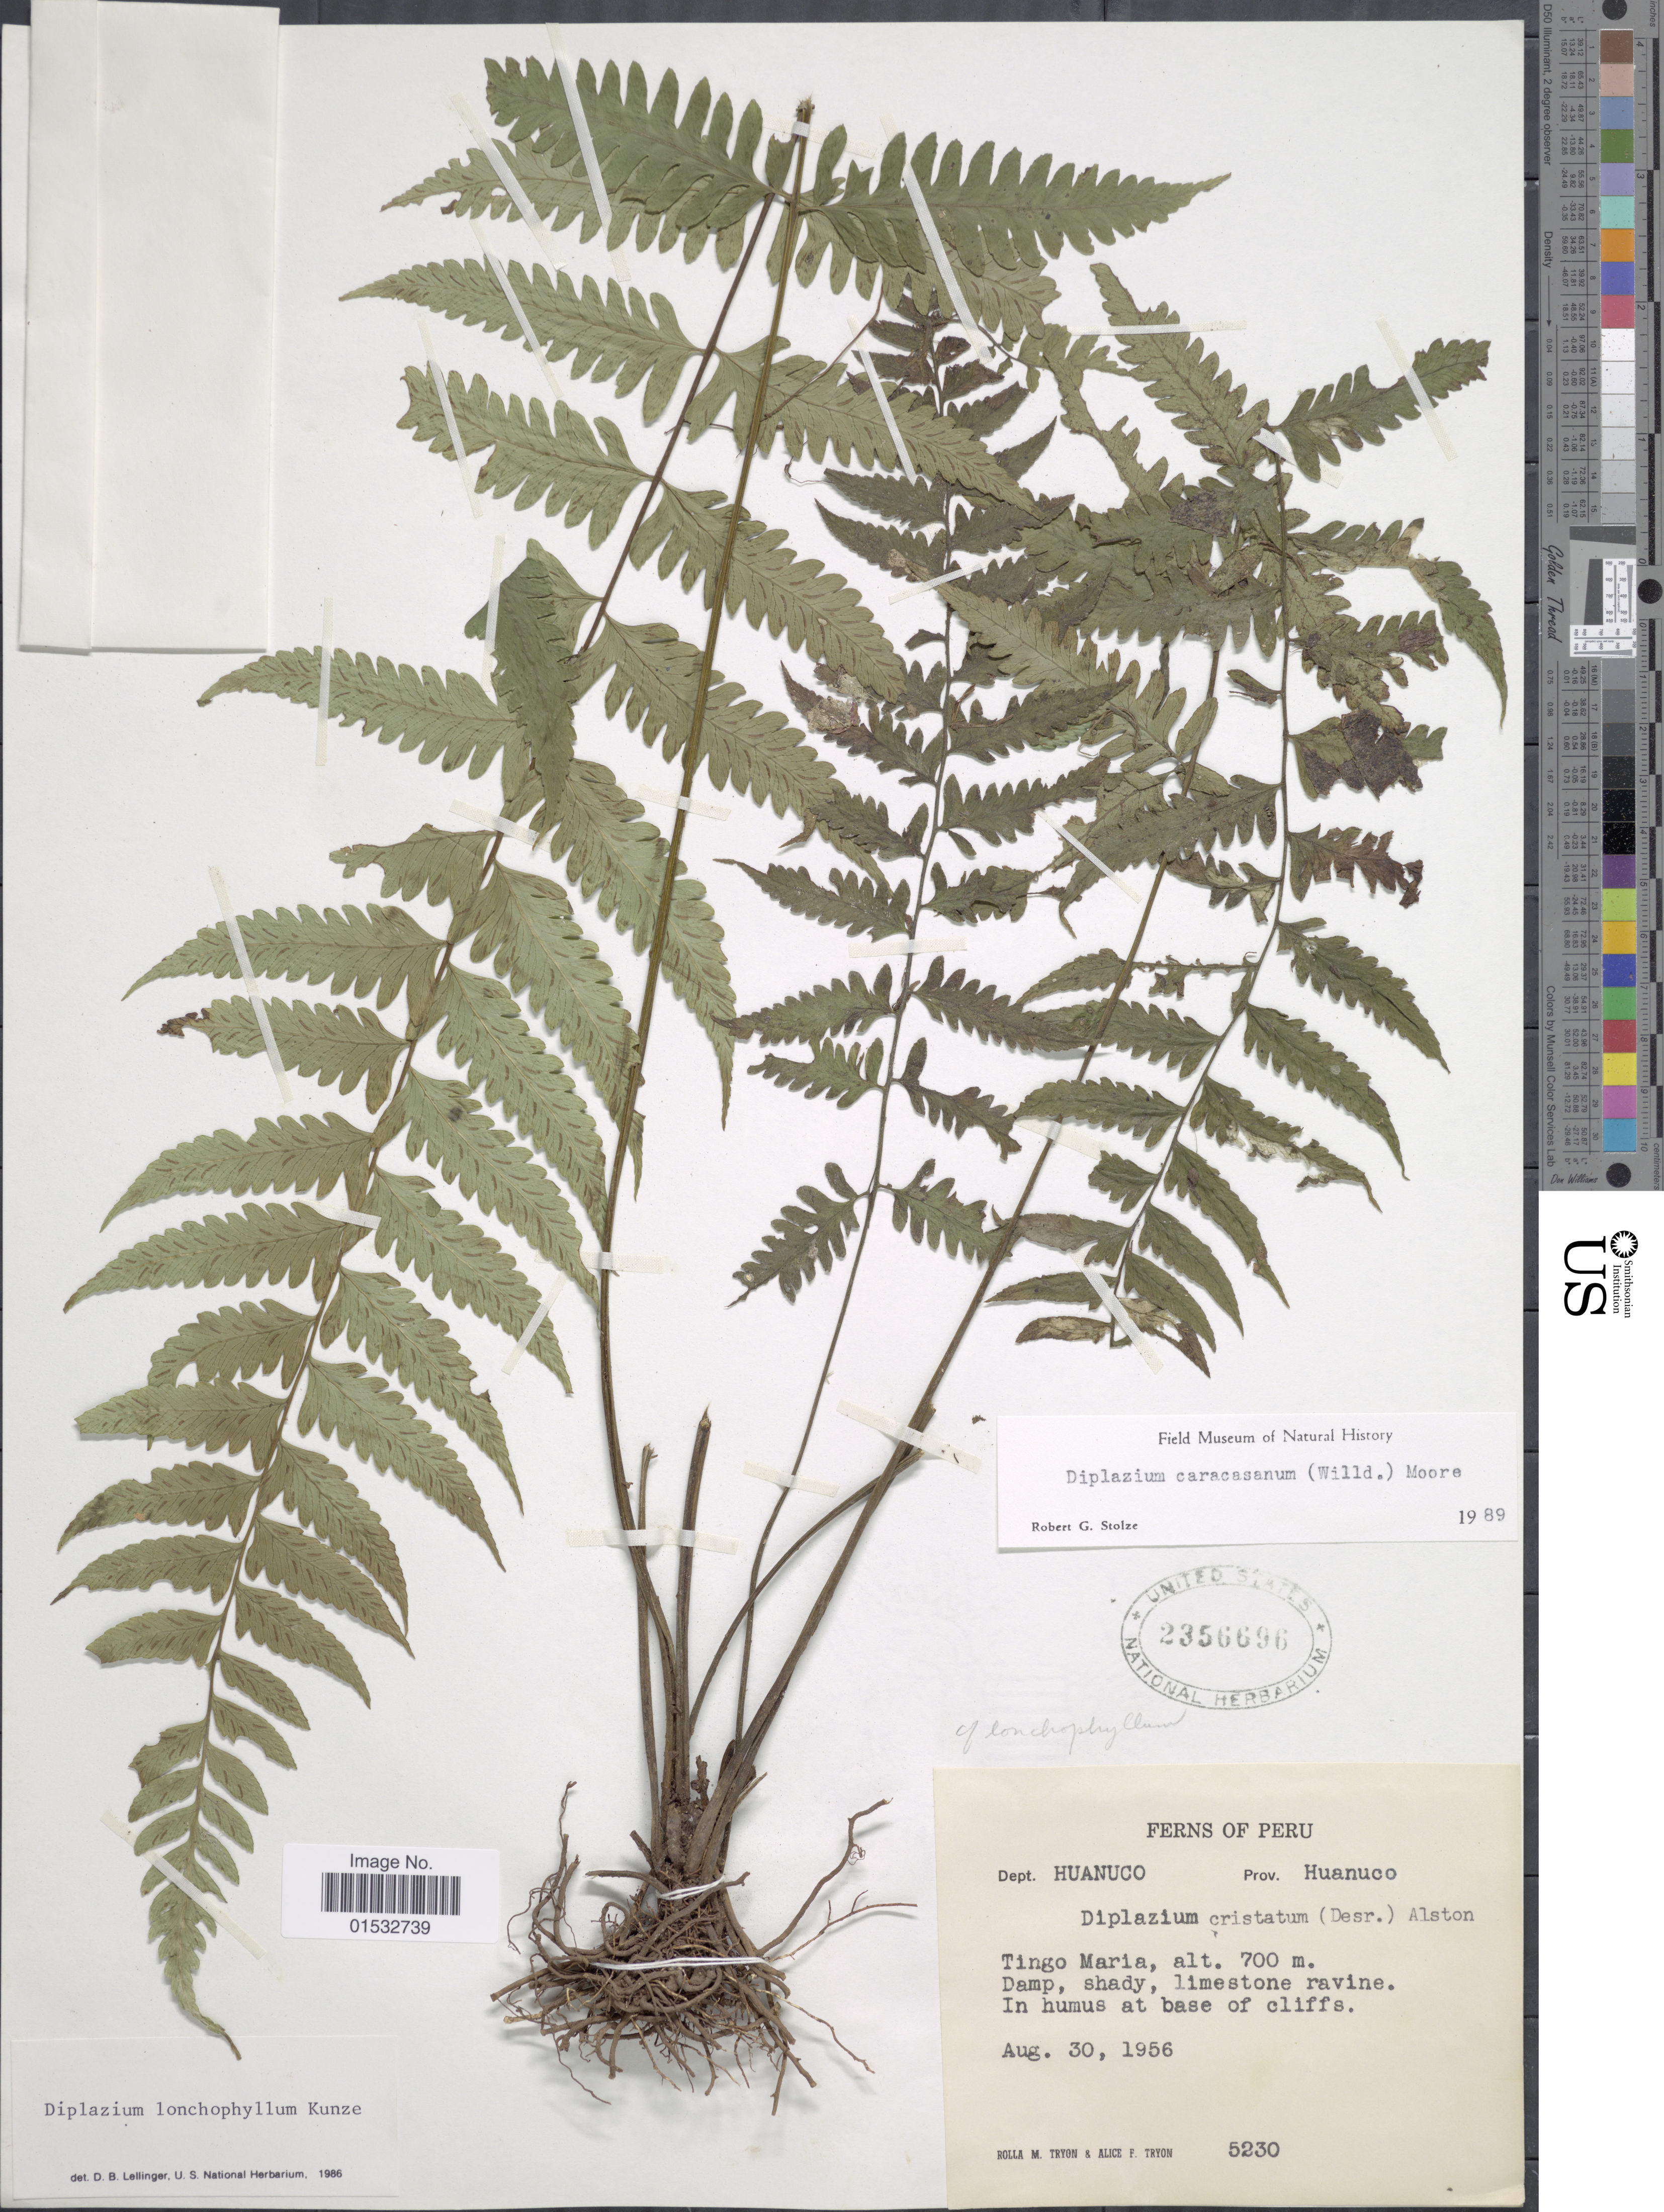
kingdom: Plantae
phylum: Tracheophyta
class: Polypodiopsida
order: Polypodiales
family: Athyriaceae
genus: Diplazium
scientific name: Diplazium caracasanum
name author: (Wild) Kunze ex Krone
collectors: R. M. Tryon & A. F. Tryon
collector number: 5230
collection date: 1956-08-30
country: Peru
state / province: Huánuco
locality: Prov. Huanuco. Tingo Maria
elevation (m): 700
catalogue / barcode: US 2356696